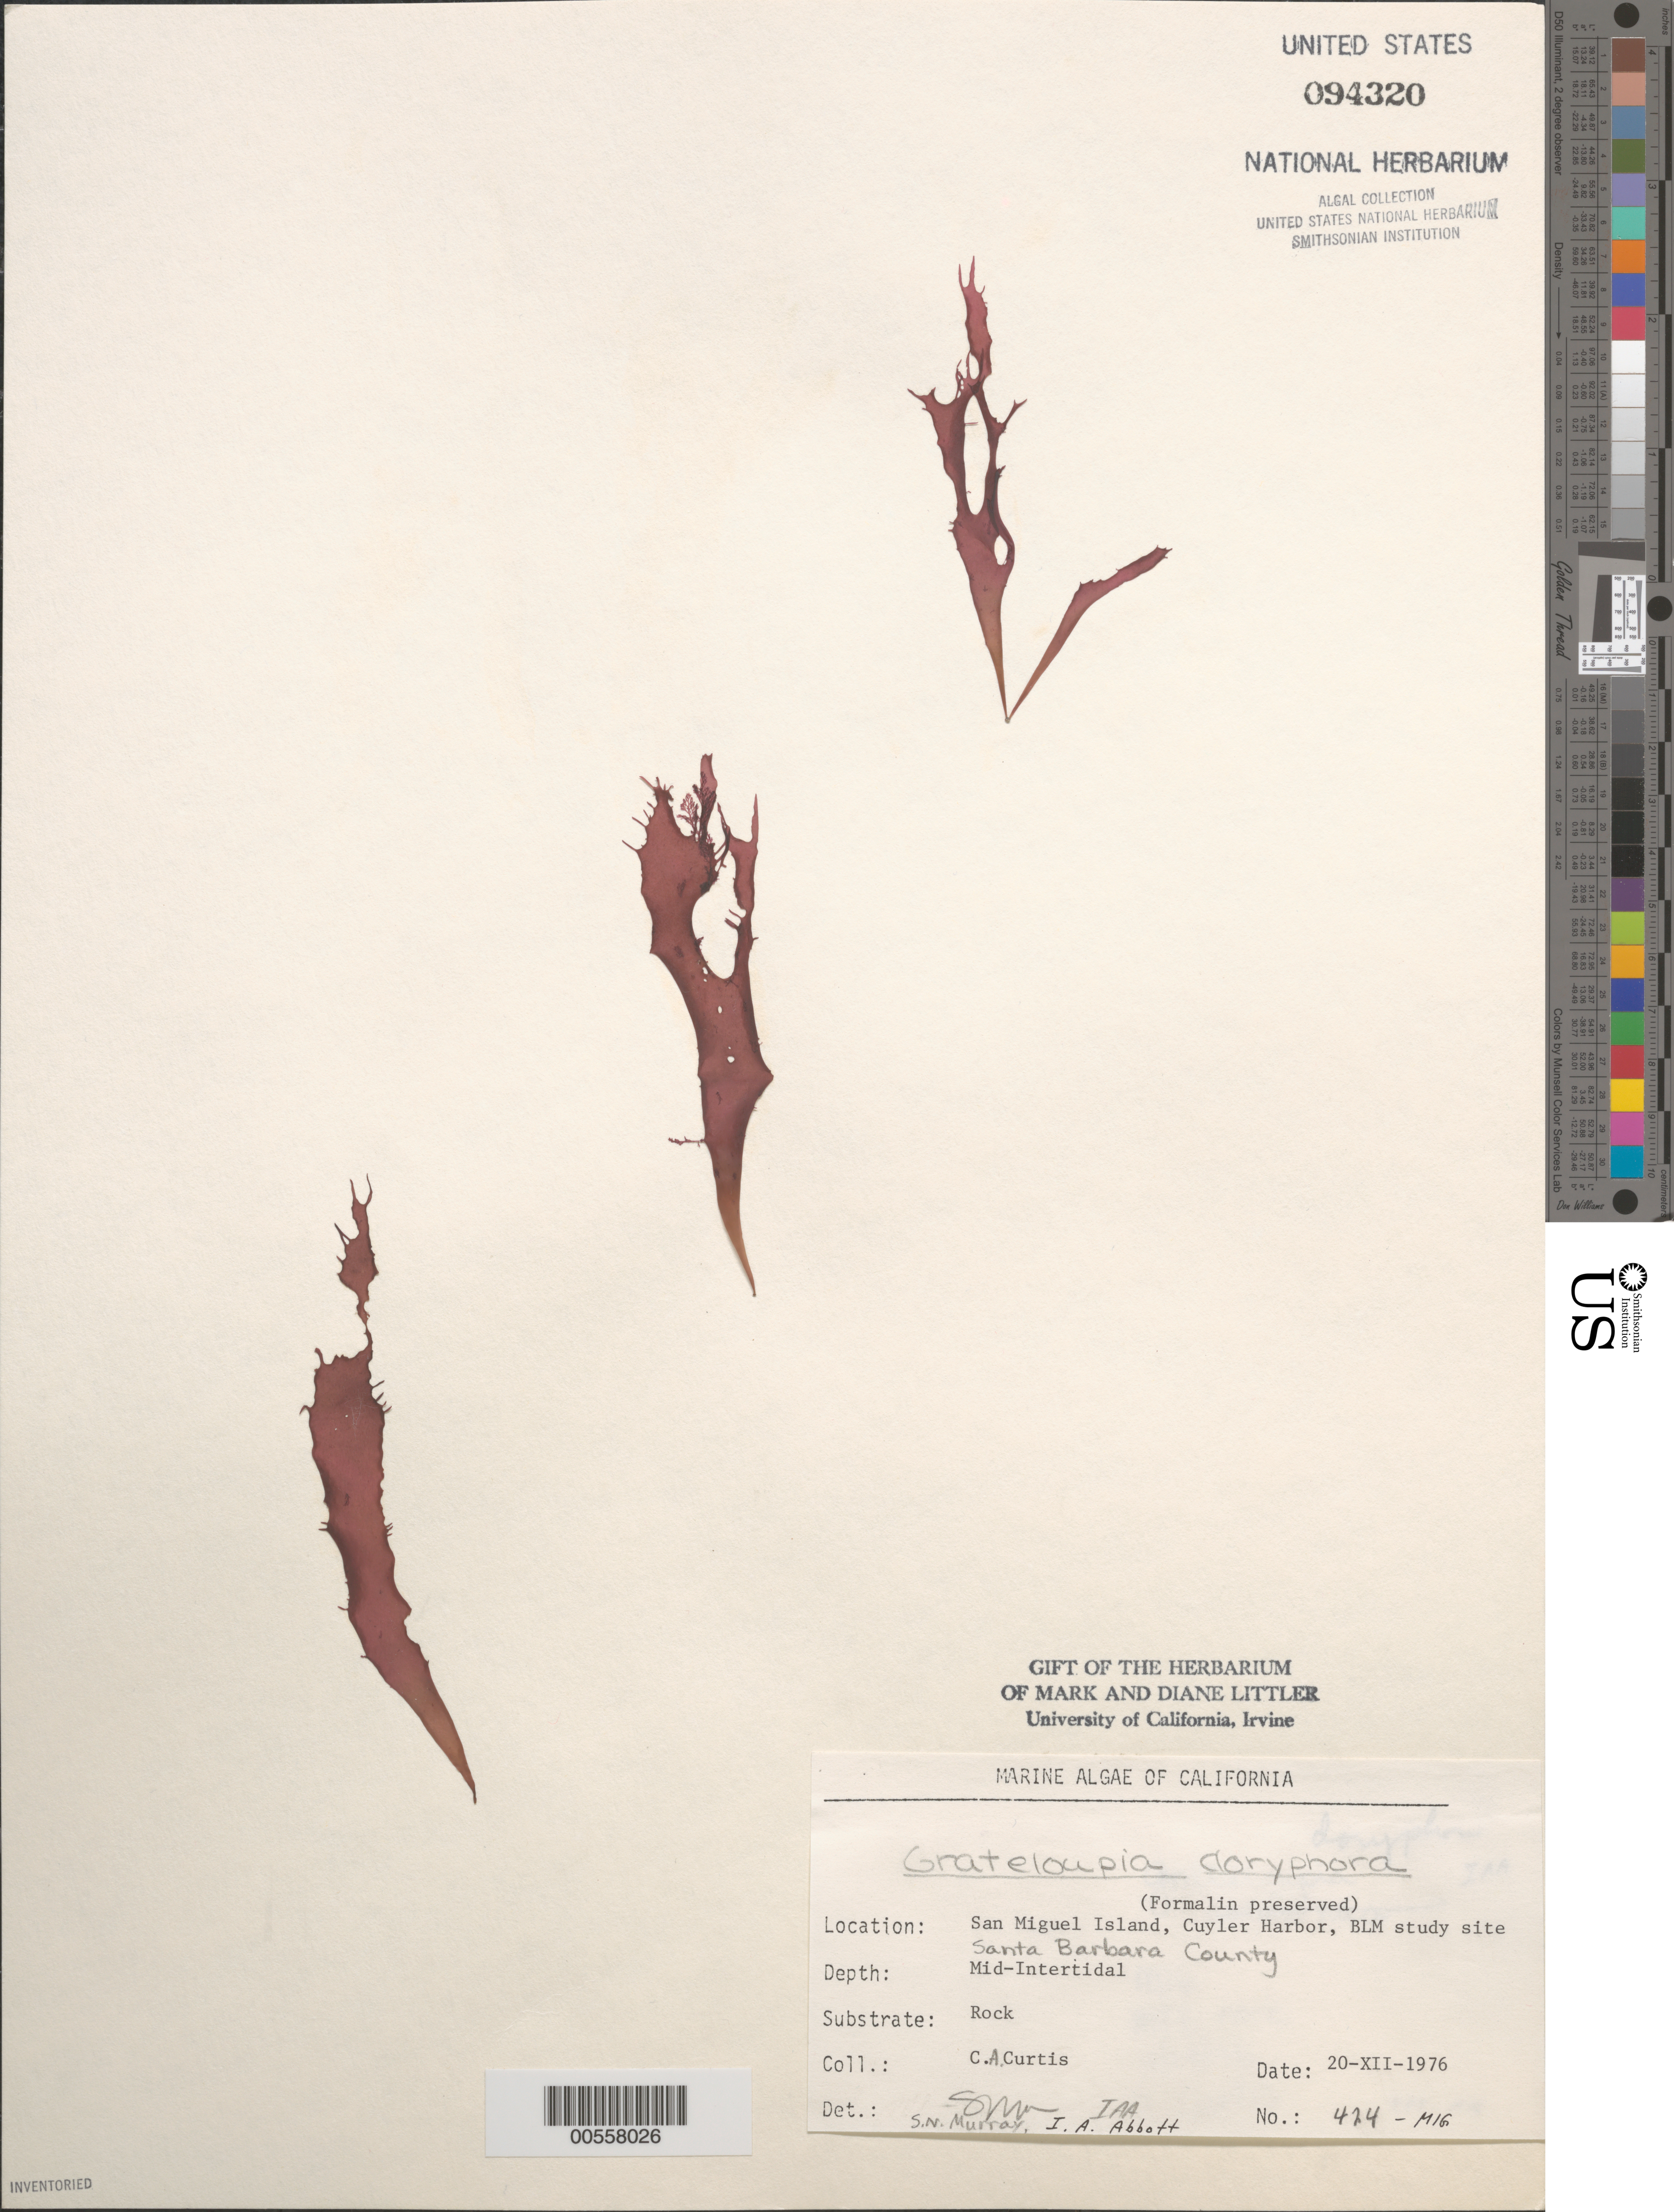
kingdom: Plantae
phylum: Rhodophyta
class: Florideophyceae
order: Halymeniales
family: Halymeniaceae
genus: Grateloupia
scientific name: Grateloupia doryphora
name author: (Mont.) Howe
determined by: Murray, S. N.; Abbott, I. A.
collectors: C. Curtis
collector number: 424-MIG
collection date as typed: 20 Dec 1976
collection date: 1976-12-20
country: United States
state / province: California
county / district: Santa Barbara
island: San Miguel Island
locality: Cuyler Harbor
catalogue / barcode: US 94320